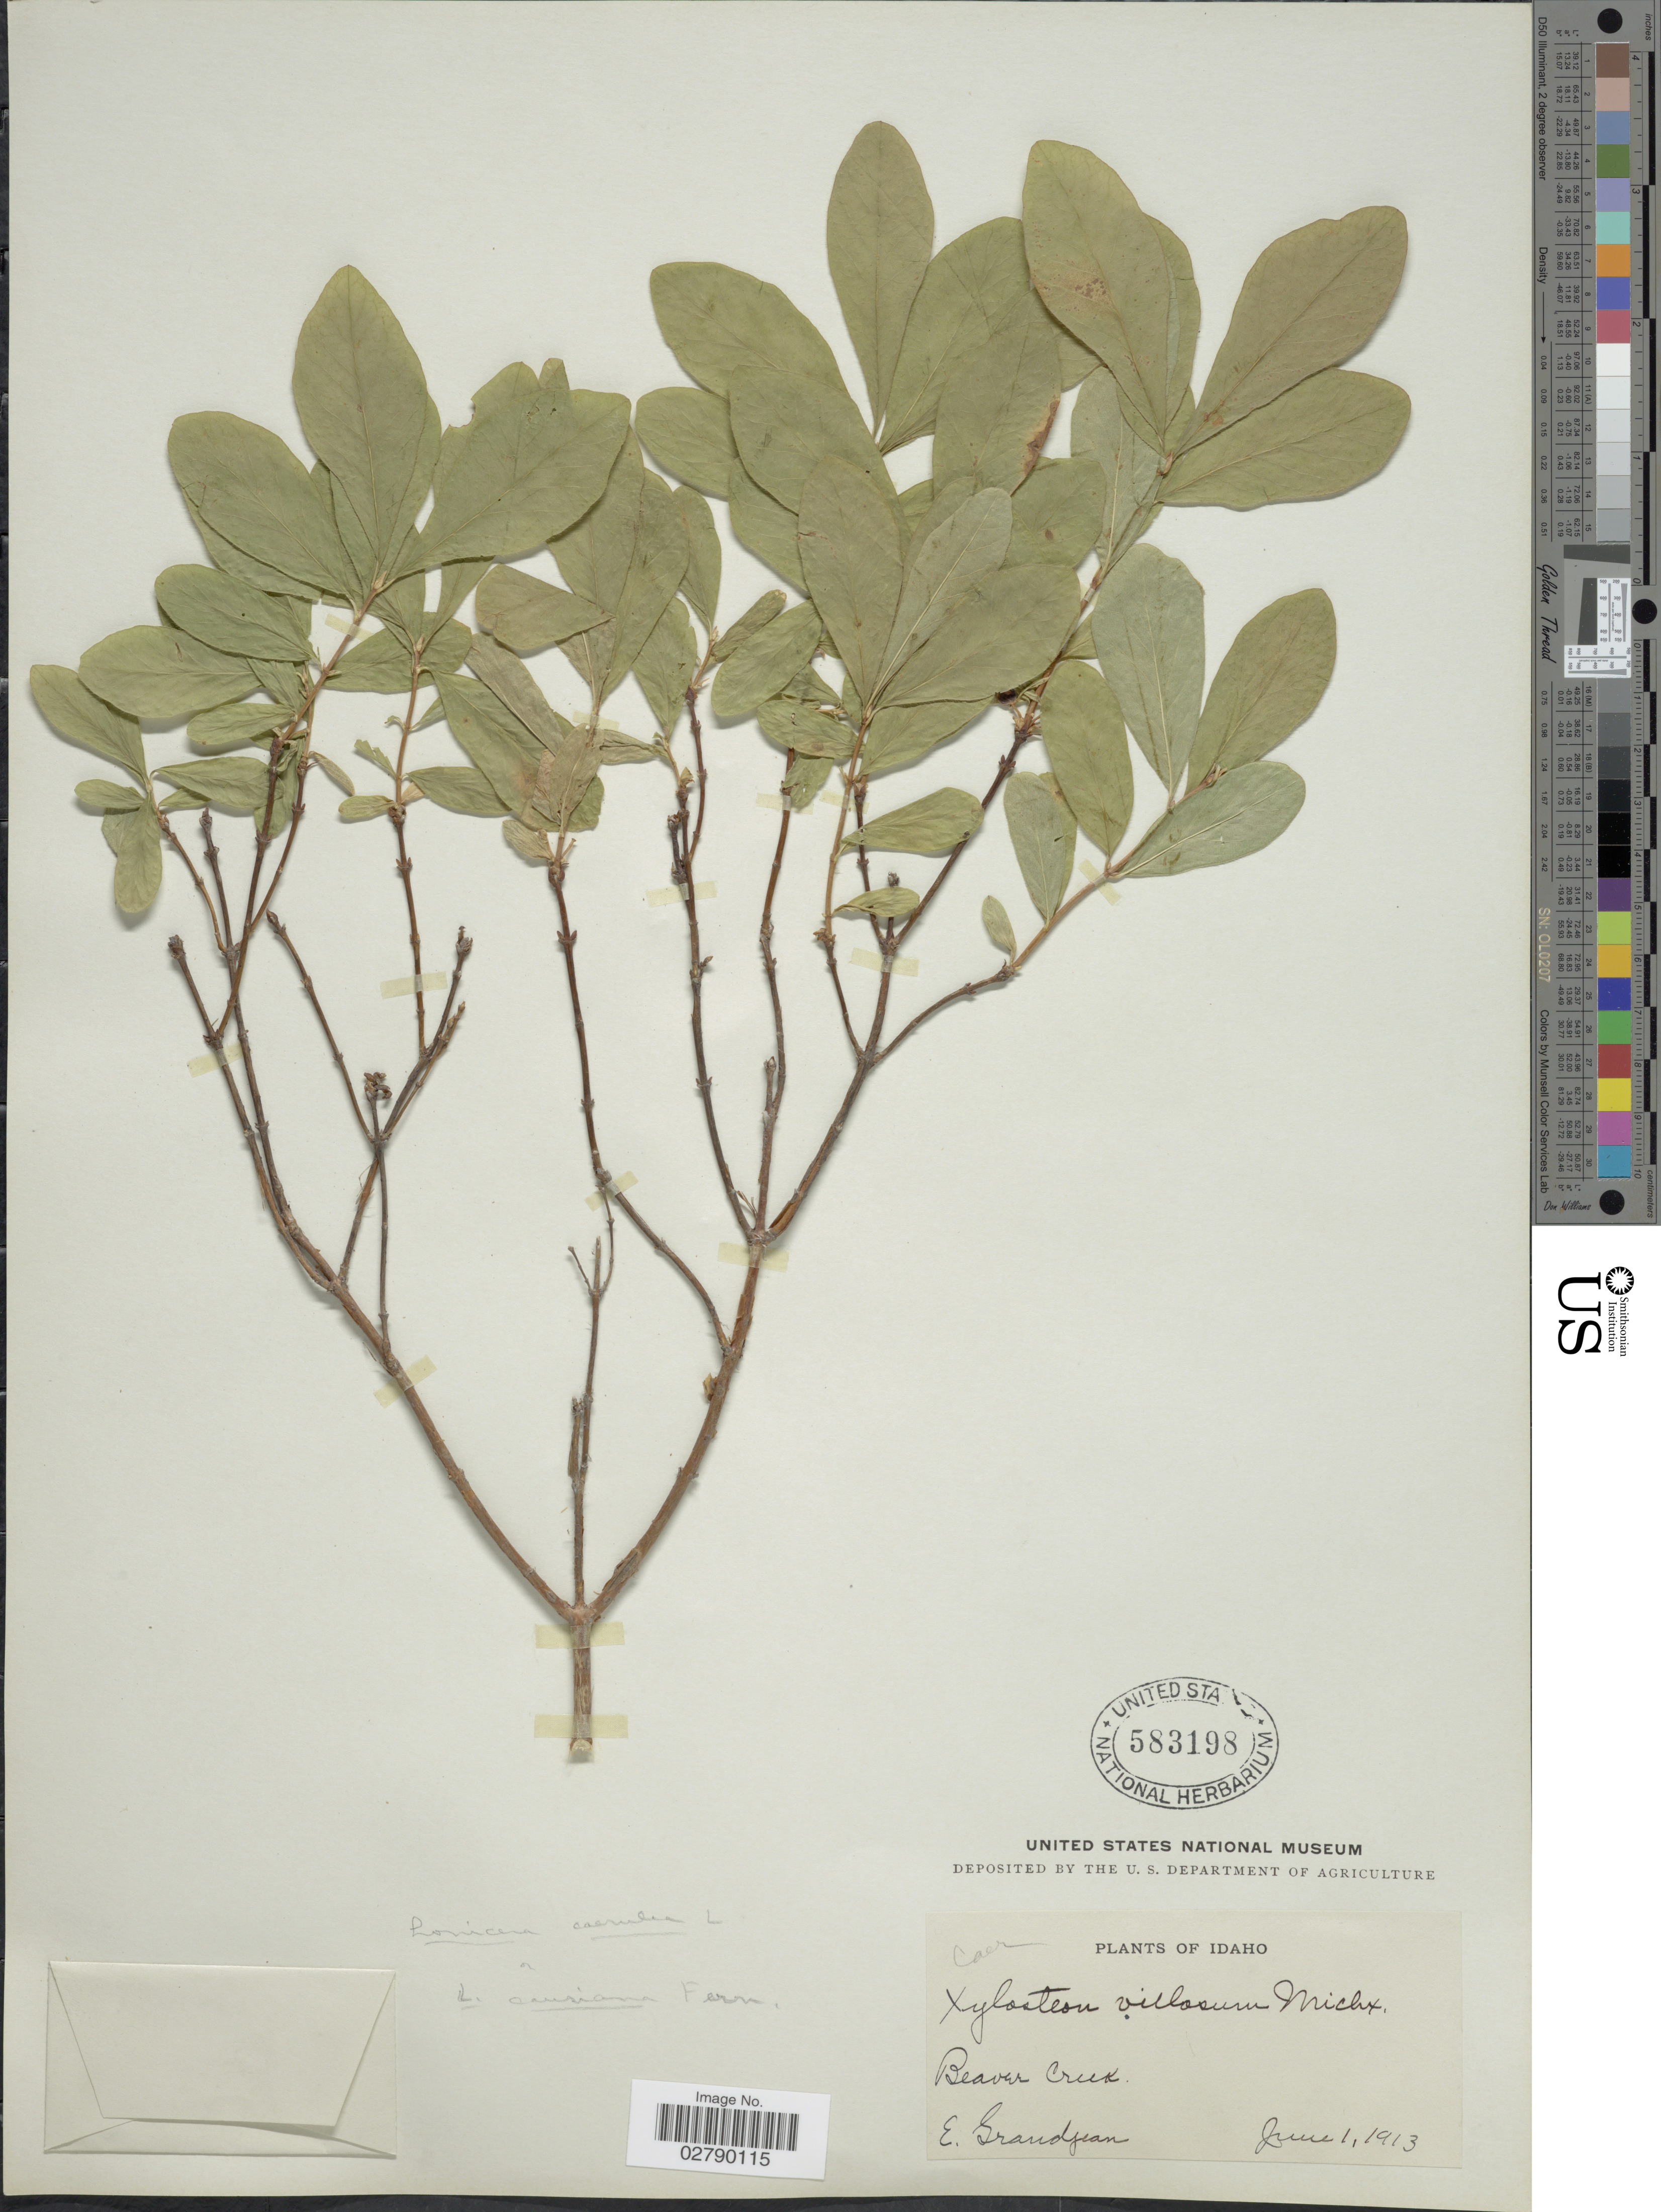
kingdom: Plantae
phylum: Tracheophyta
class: Magnoliopsida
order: Dipsacales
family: Caprifoliaceae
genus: Lonicera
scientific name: Lonicera sp.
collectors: E. Grandjean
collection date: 1913-06-01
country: United States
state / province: Idaho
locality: Beaver Creek.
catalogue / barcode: US 583198